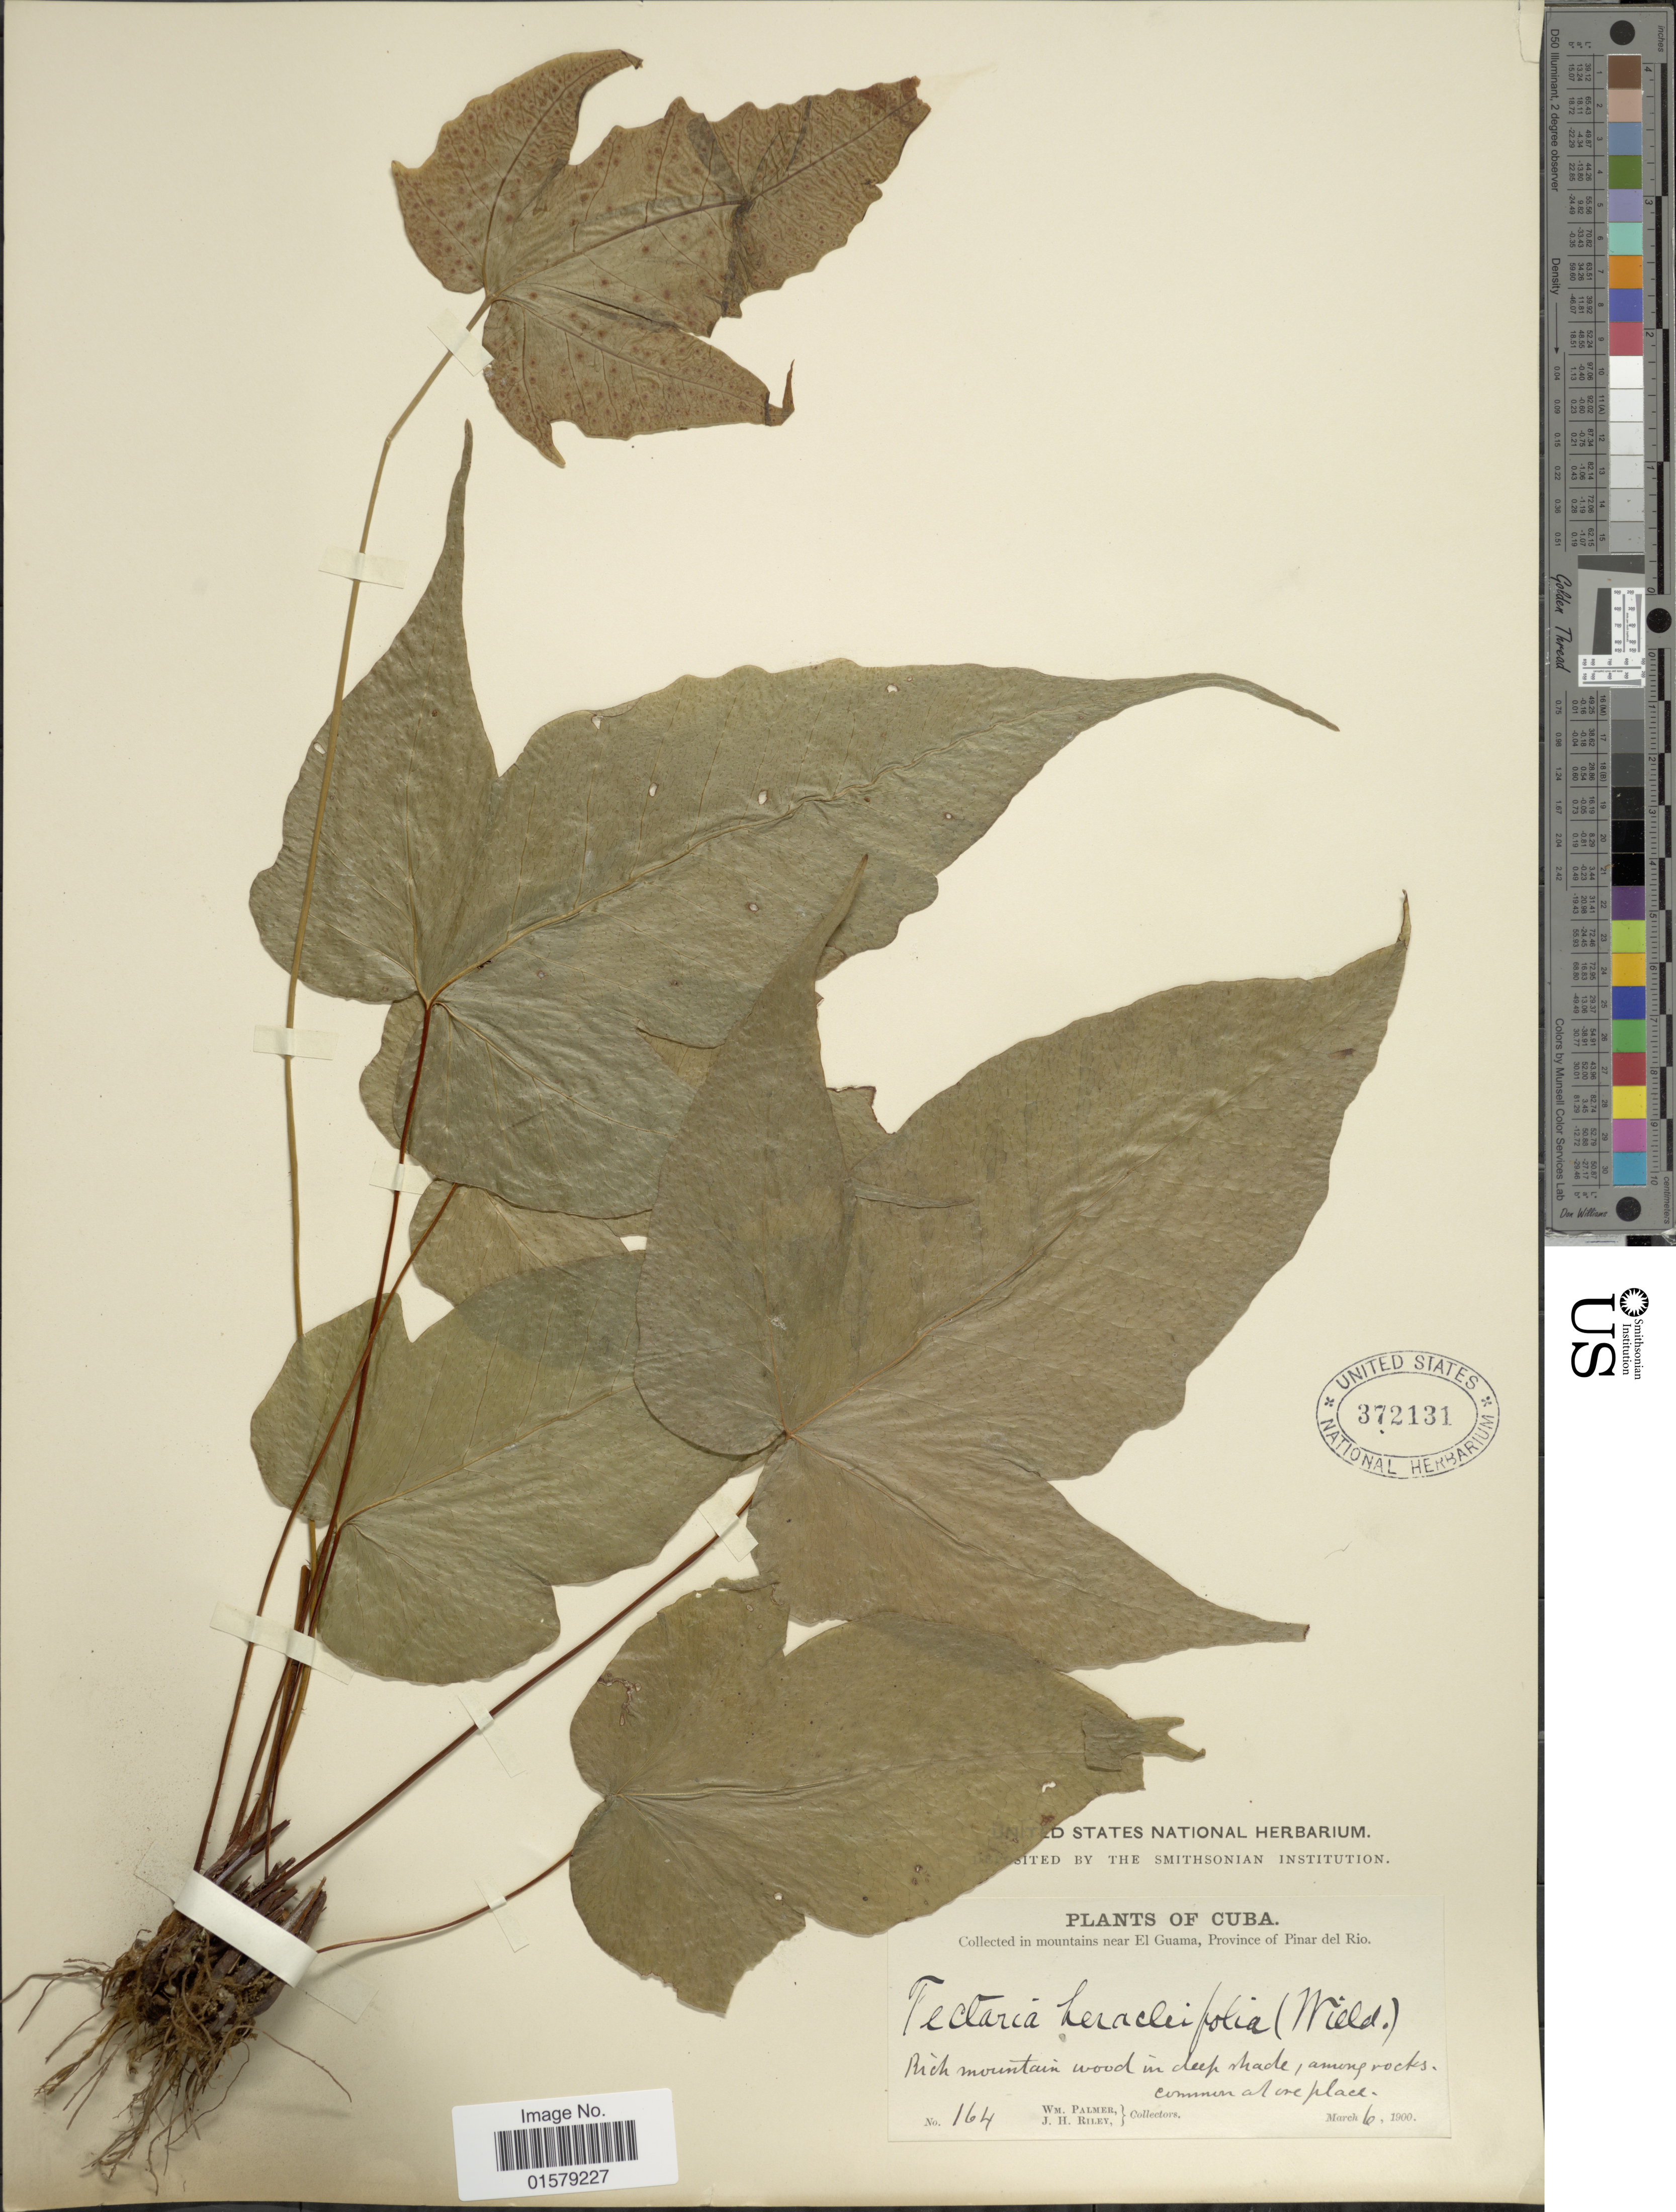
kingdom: Plantae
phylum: Tracheophyta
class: Polypodiopsida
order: Polypodiales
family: Tectariaceae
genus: Tectaria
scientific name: Tectaria heracleifolia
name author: (Willd.) Underw.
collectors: W. Palmer & J. H. Riley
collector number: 164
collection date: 1900-03-06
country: Cuba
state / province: Pinar del Río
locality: In mountains near El Guama, rich mountain wood in deep shade among rocks, common at one place.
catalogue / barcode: US 372131